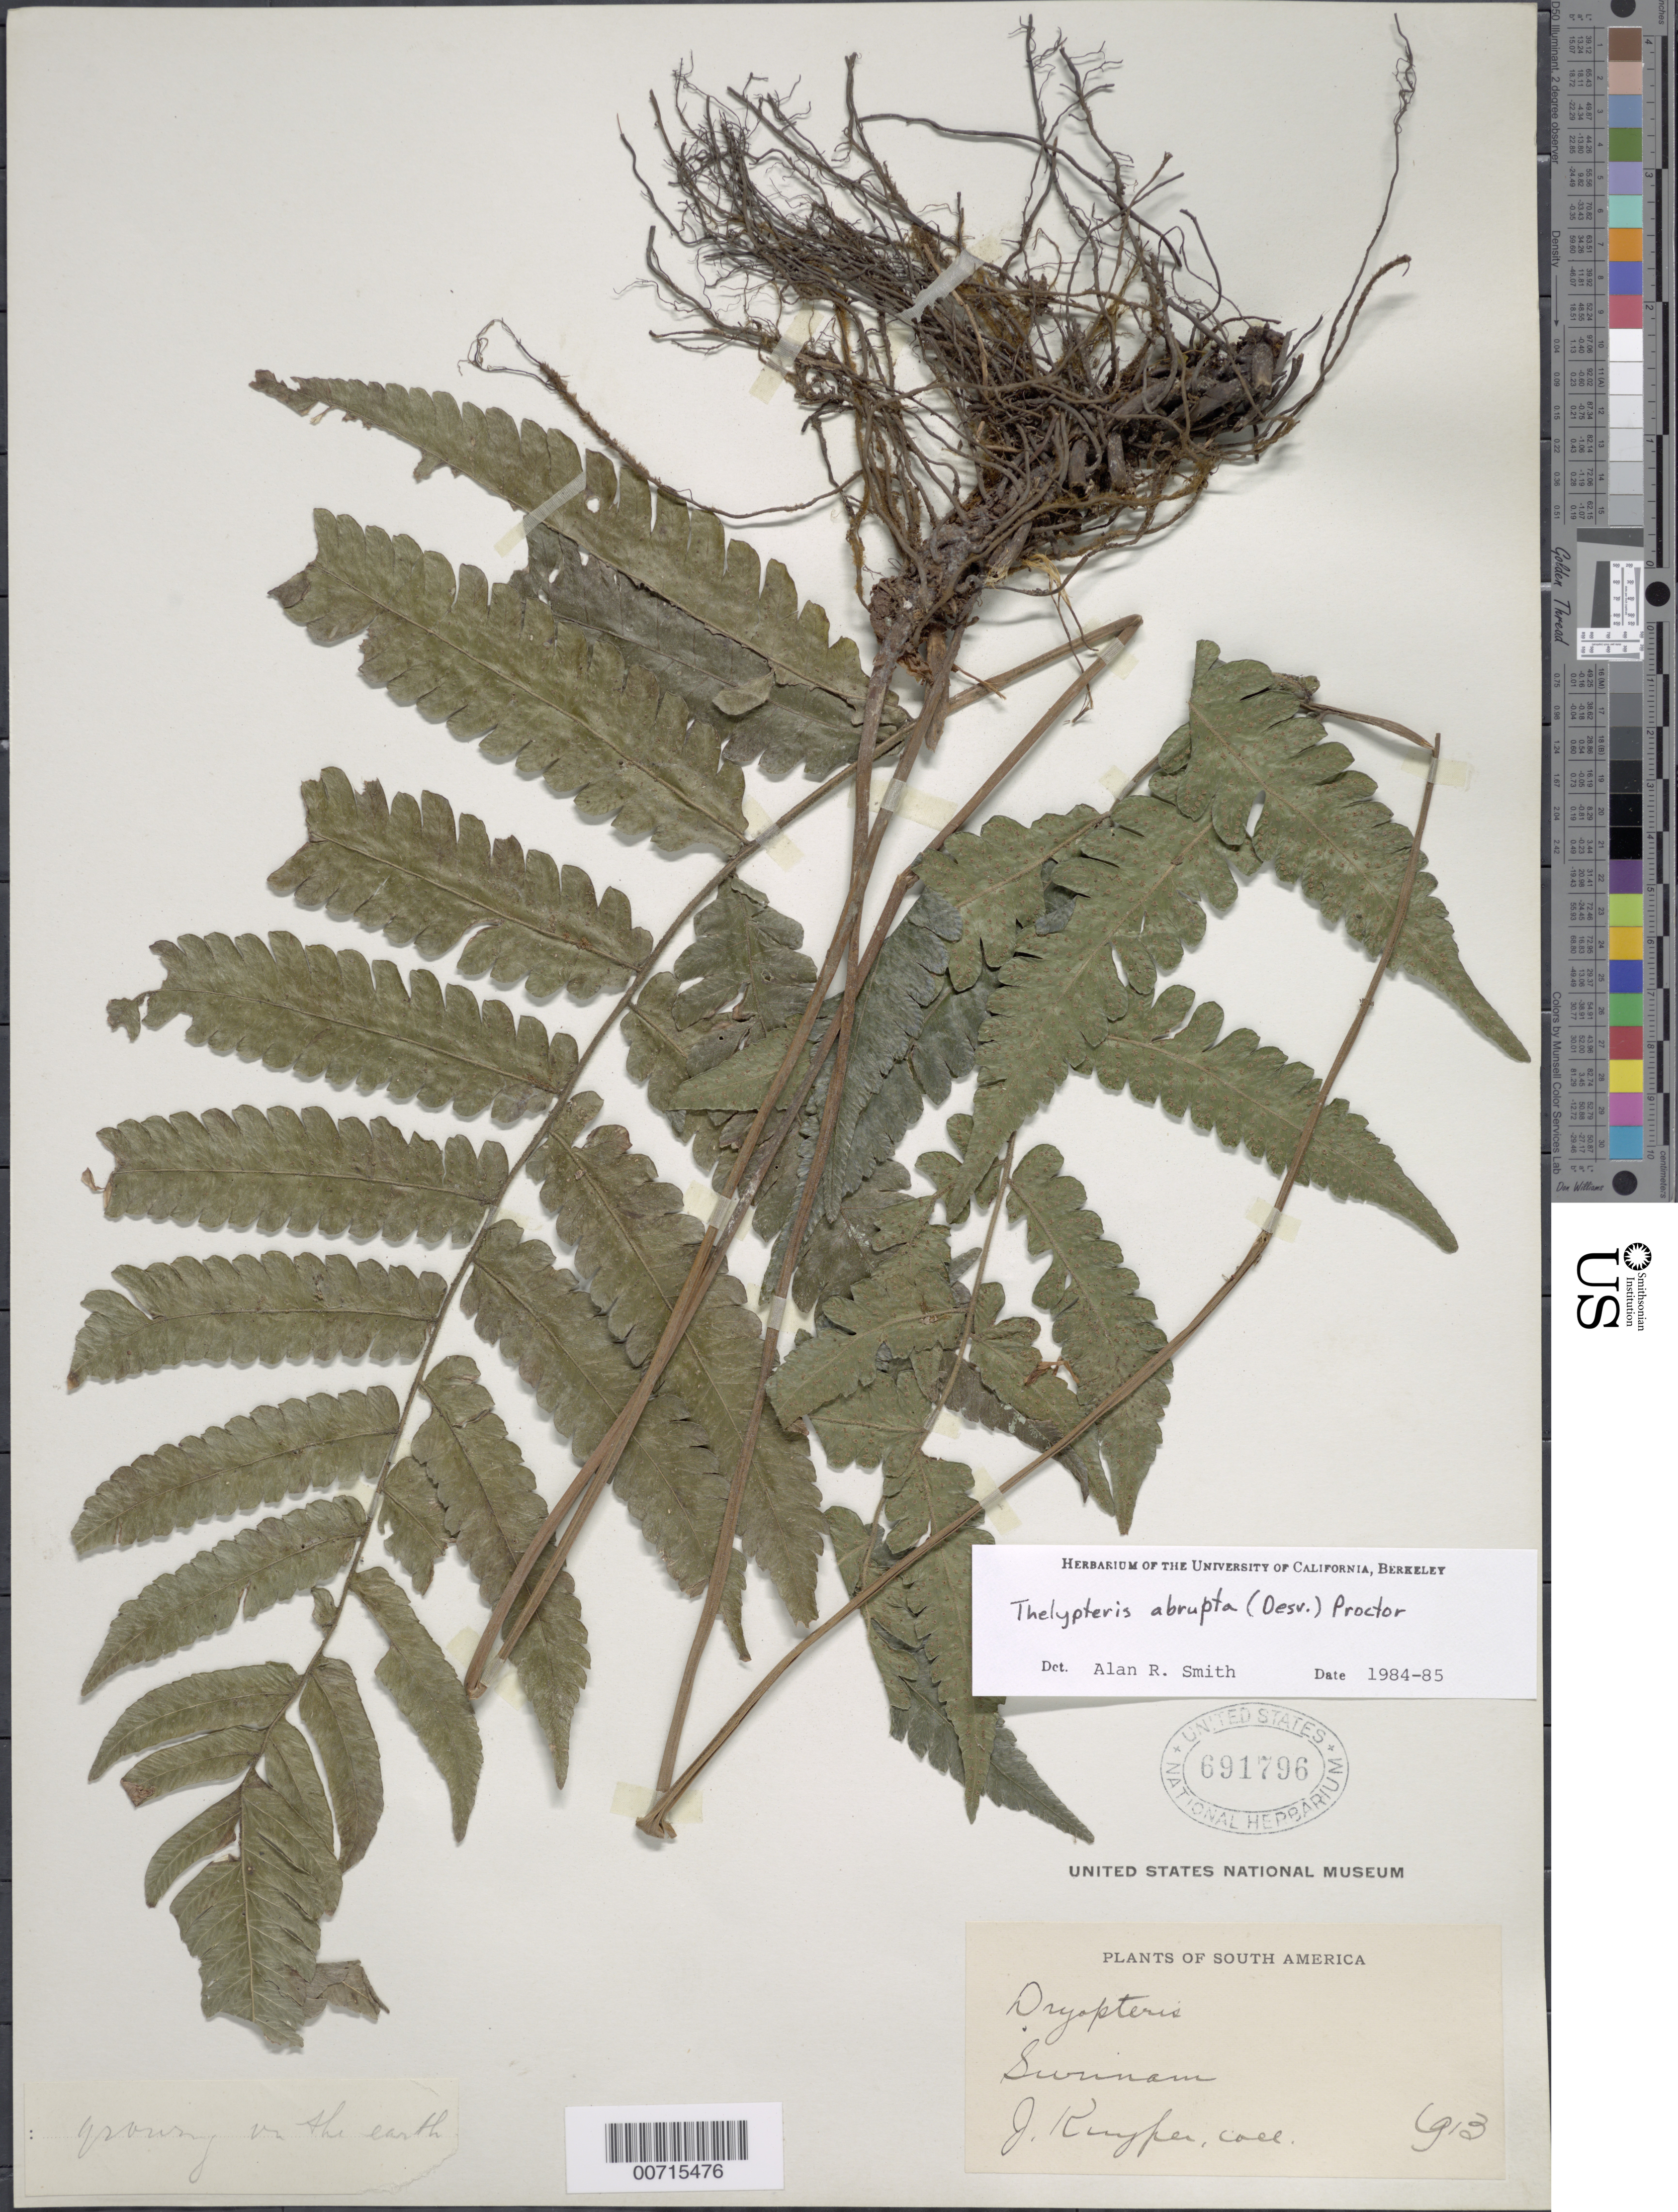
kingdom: Plantae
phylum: Tracheophyta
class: Polypodiopsida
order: Polypodiales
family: Thelypteridaceae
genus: Goniopteris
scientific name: Goniopteris abrupta (Desv.) comb. nov., ined 2015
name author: (Desv.)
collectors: J. Kuyper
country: Suriname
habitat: Growing in the earth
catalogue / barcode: US 691796